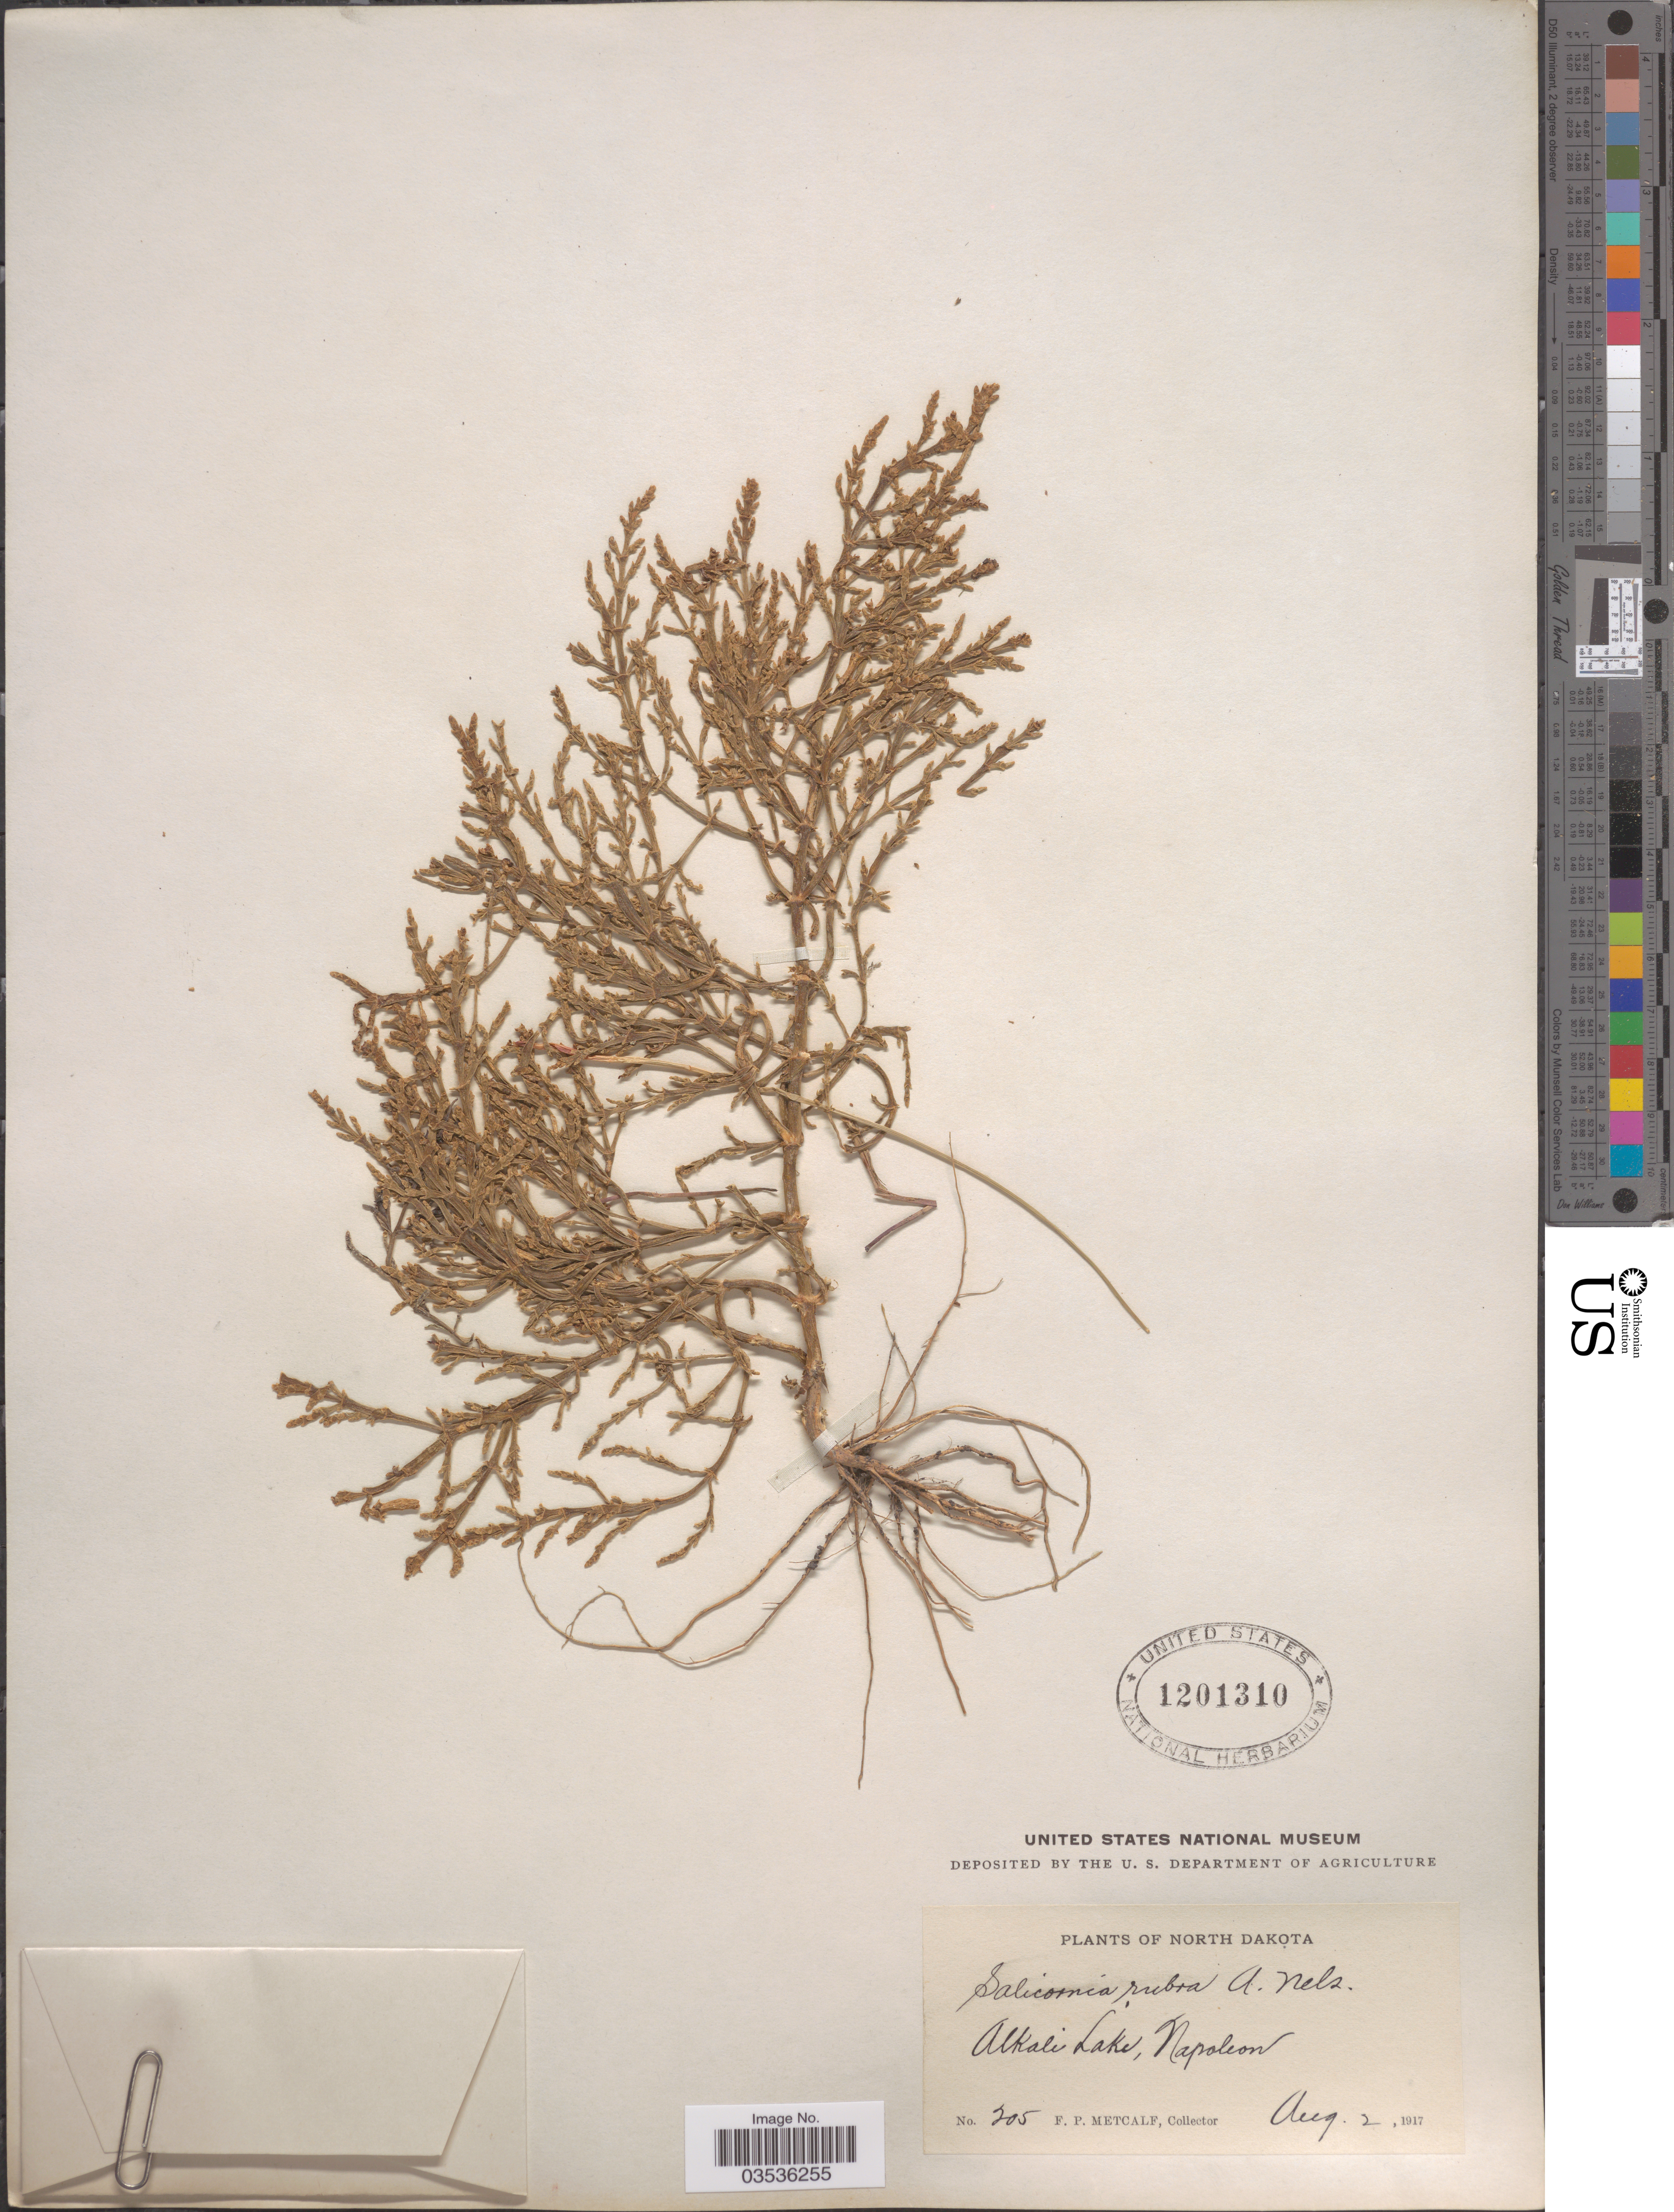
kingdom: Plantae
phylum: Tracheophyta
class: Magnoliopsida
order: Caryophyllales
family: Amaranthaceae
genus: Salicornia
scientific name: Salicornia rubra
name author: A. Nelson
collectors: F. Metcalf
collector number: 205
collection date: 1917-08-02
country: United States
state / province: North Dakota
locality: Alkali Lake, Napoleon.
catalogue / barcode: US 1201310